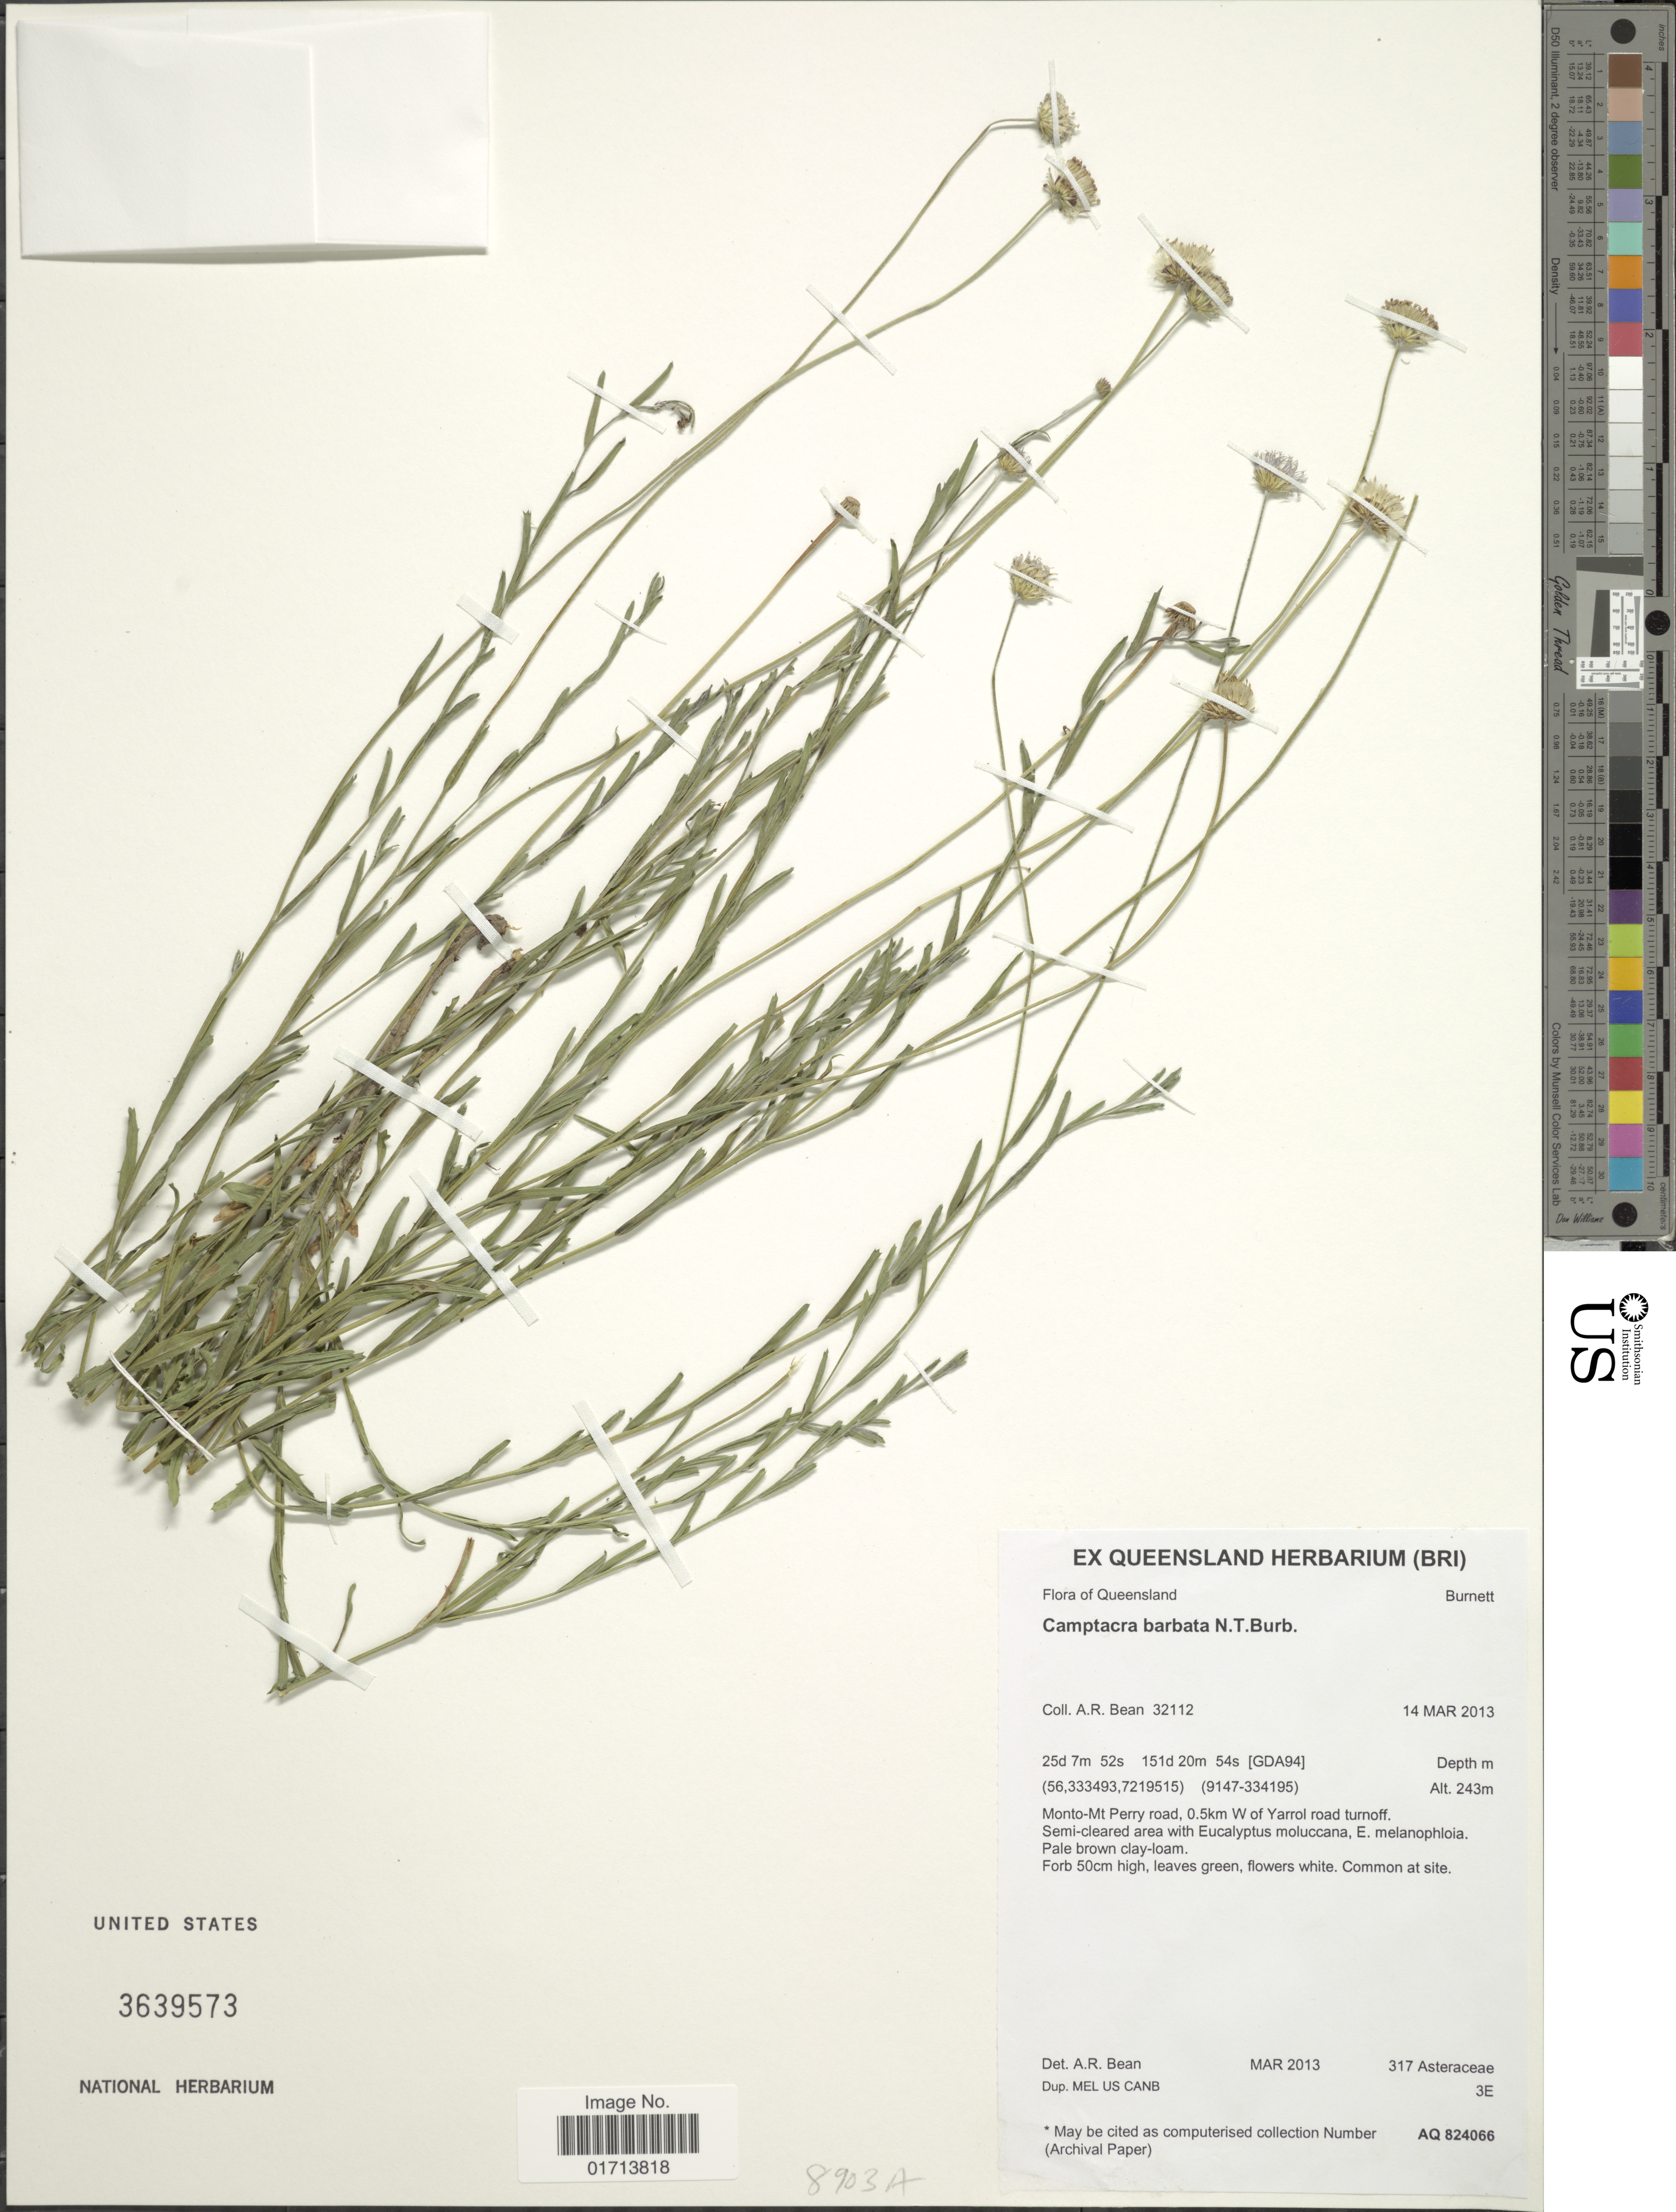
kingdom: Plantae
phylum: Tracheophyta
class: Magnoliopsida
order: Asterales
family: Asteraceae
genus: Camptacra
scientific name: Camptacra barbata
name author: N.T. Burb.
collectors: A. R. Bean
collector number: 32112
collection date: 2013-03-14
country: Australia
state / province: Queensland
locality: Burnett, Monto-Mt Perry road, 0,5km W of Yarrol road turnoff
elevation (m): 243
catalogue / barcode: US 3639573